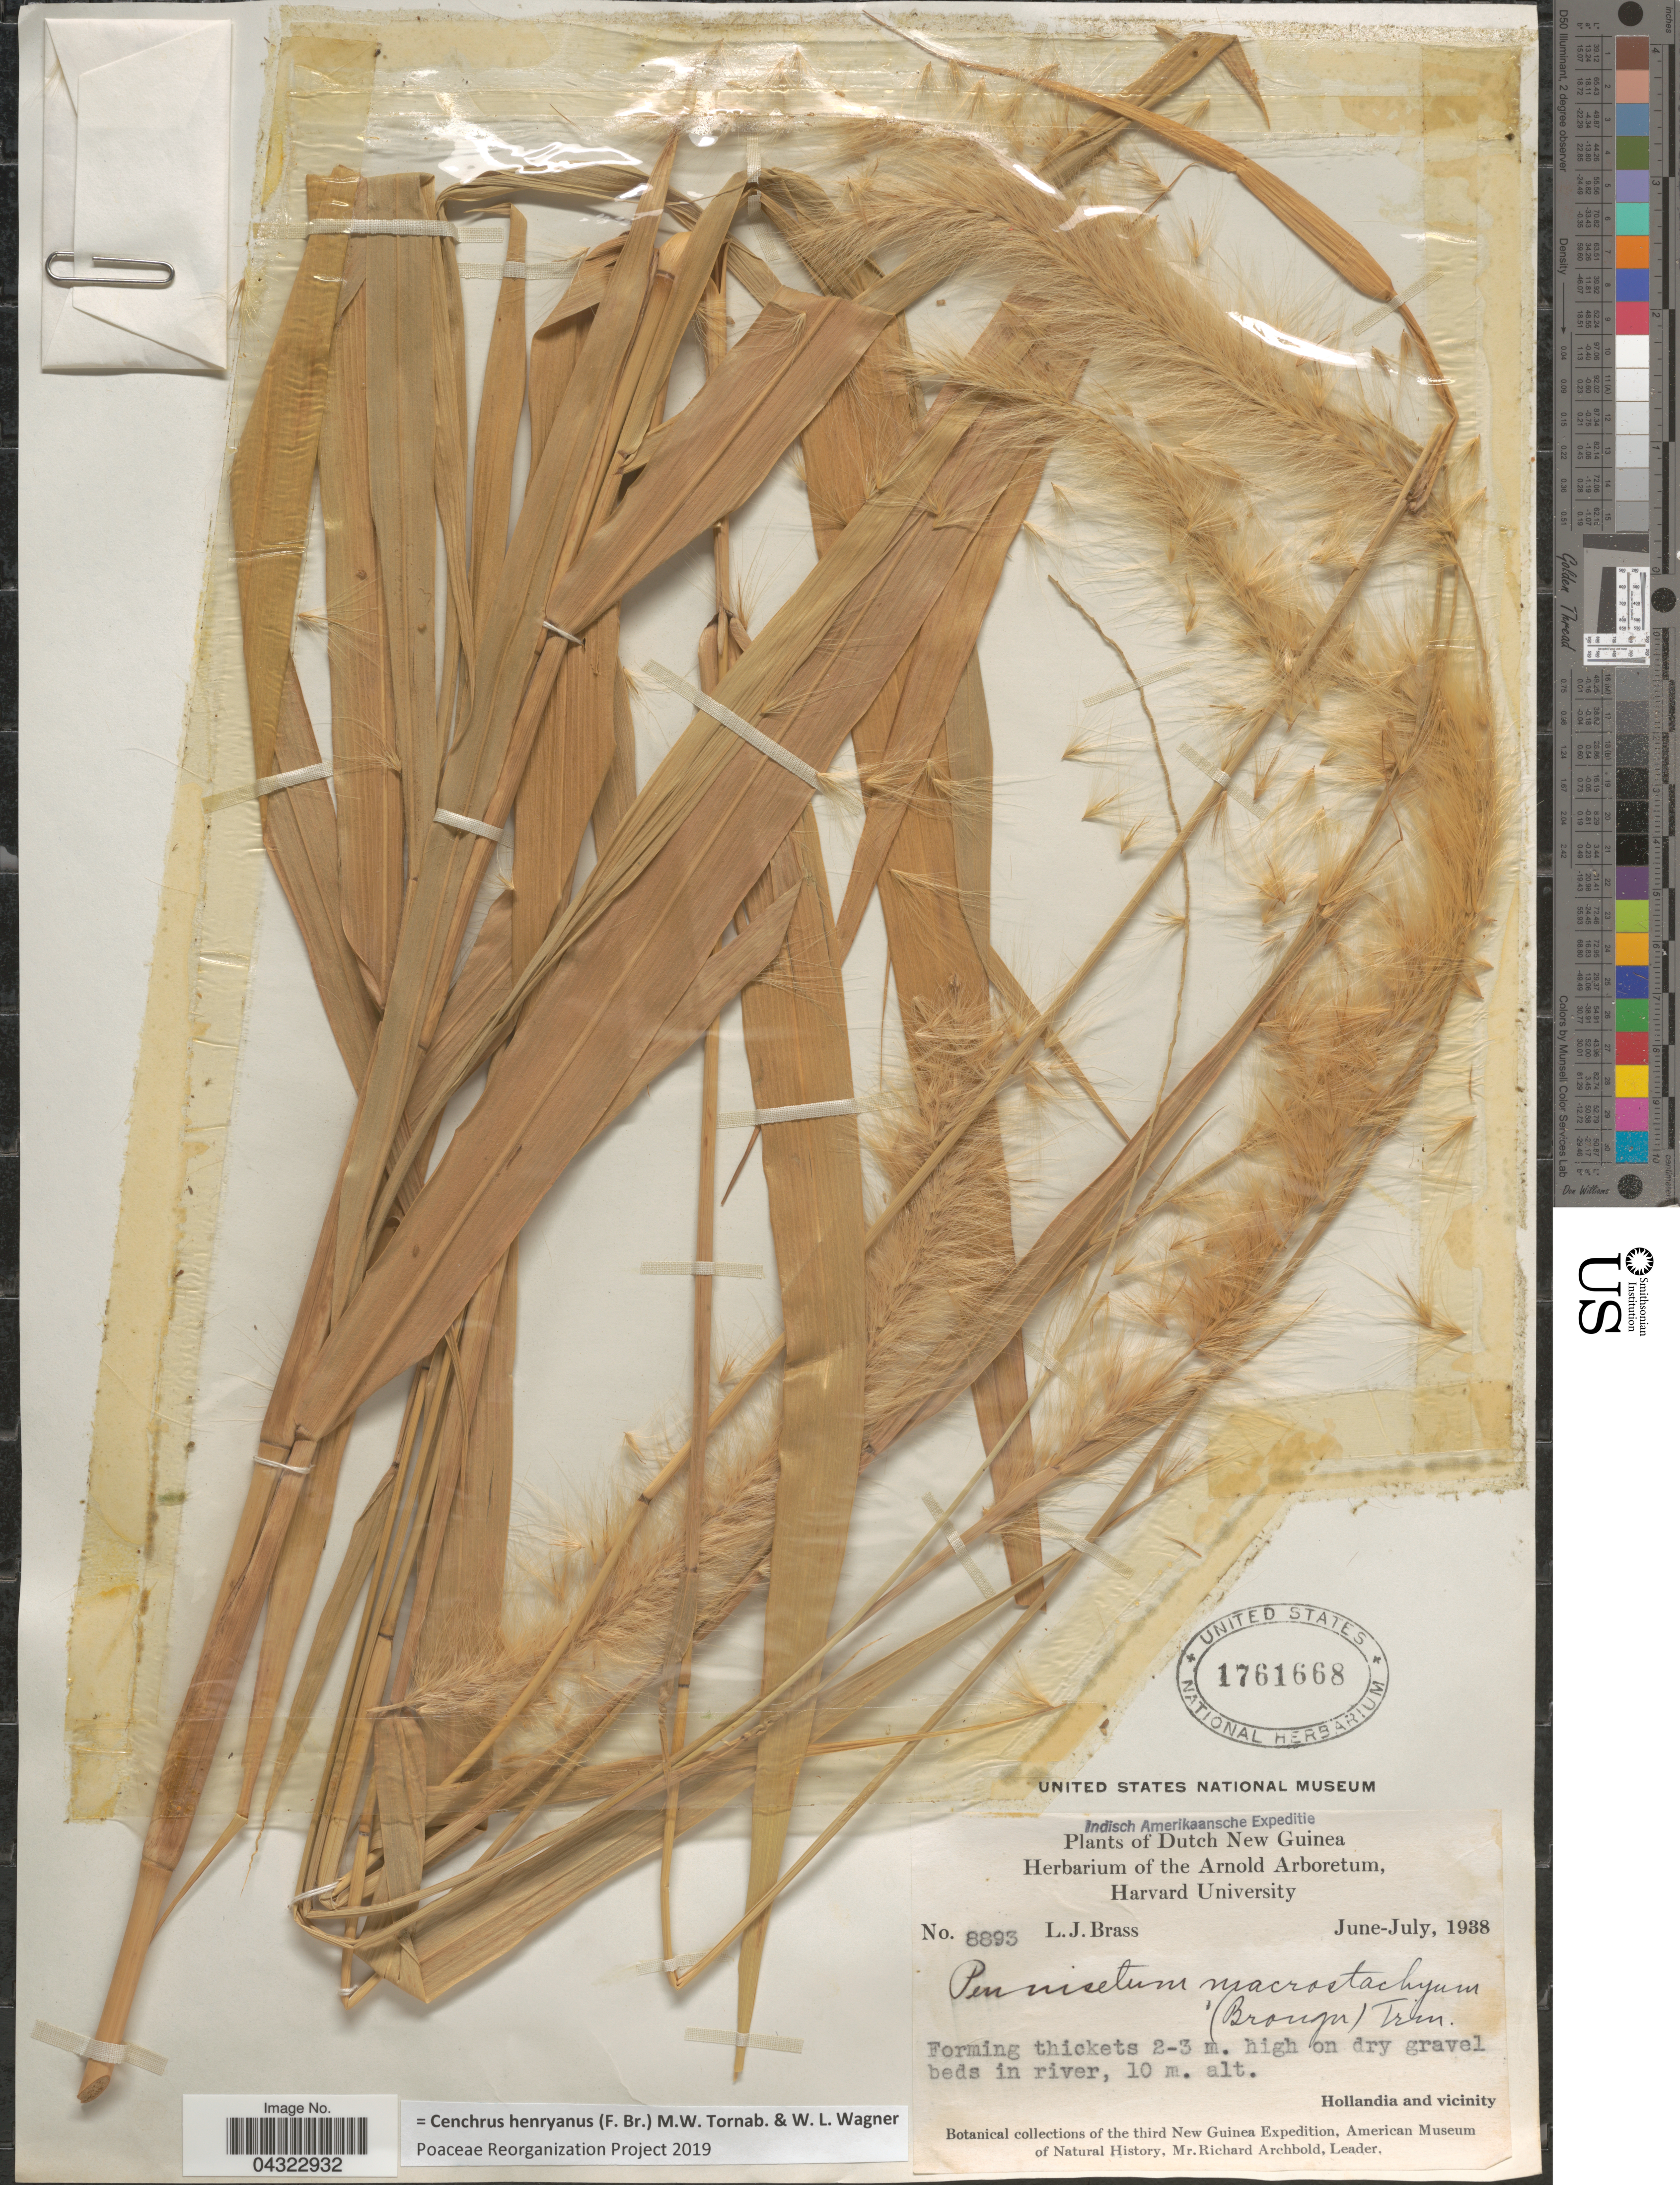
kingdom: Plantae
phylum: Tracheophyta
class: Liliopsida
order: Poales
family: Poaceae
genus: Cenchrus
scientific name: Cenchrus henryanus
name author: (F. Br.) M.W. Tornab. & W.L. Wagner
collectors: L. J. Brass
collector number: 8893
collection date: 1938-06/1938-07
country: Indonesia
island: New Guinea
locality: Indisch Amerikaansche Expeditie. Dutch New Guinea. Hollandia and vicinity. Botanical collections of the third New Guinea Expedition.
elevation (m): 10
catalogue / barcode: US 1761668